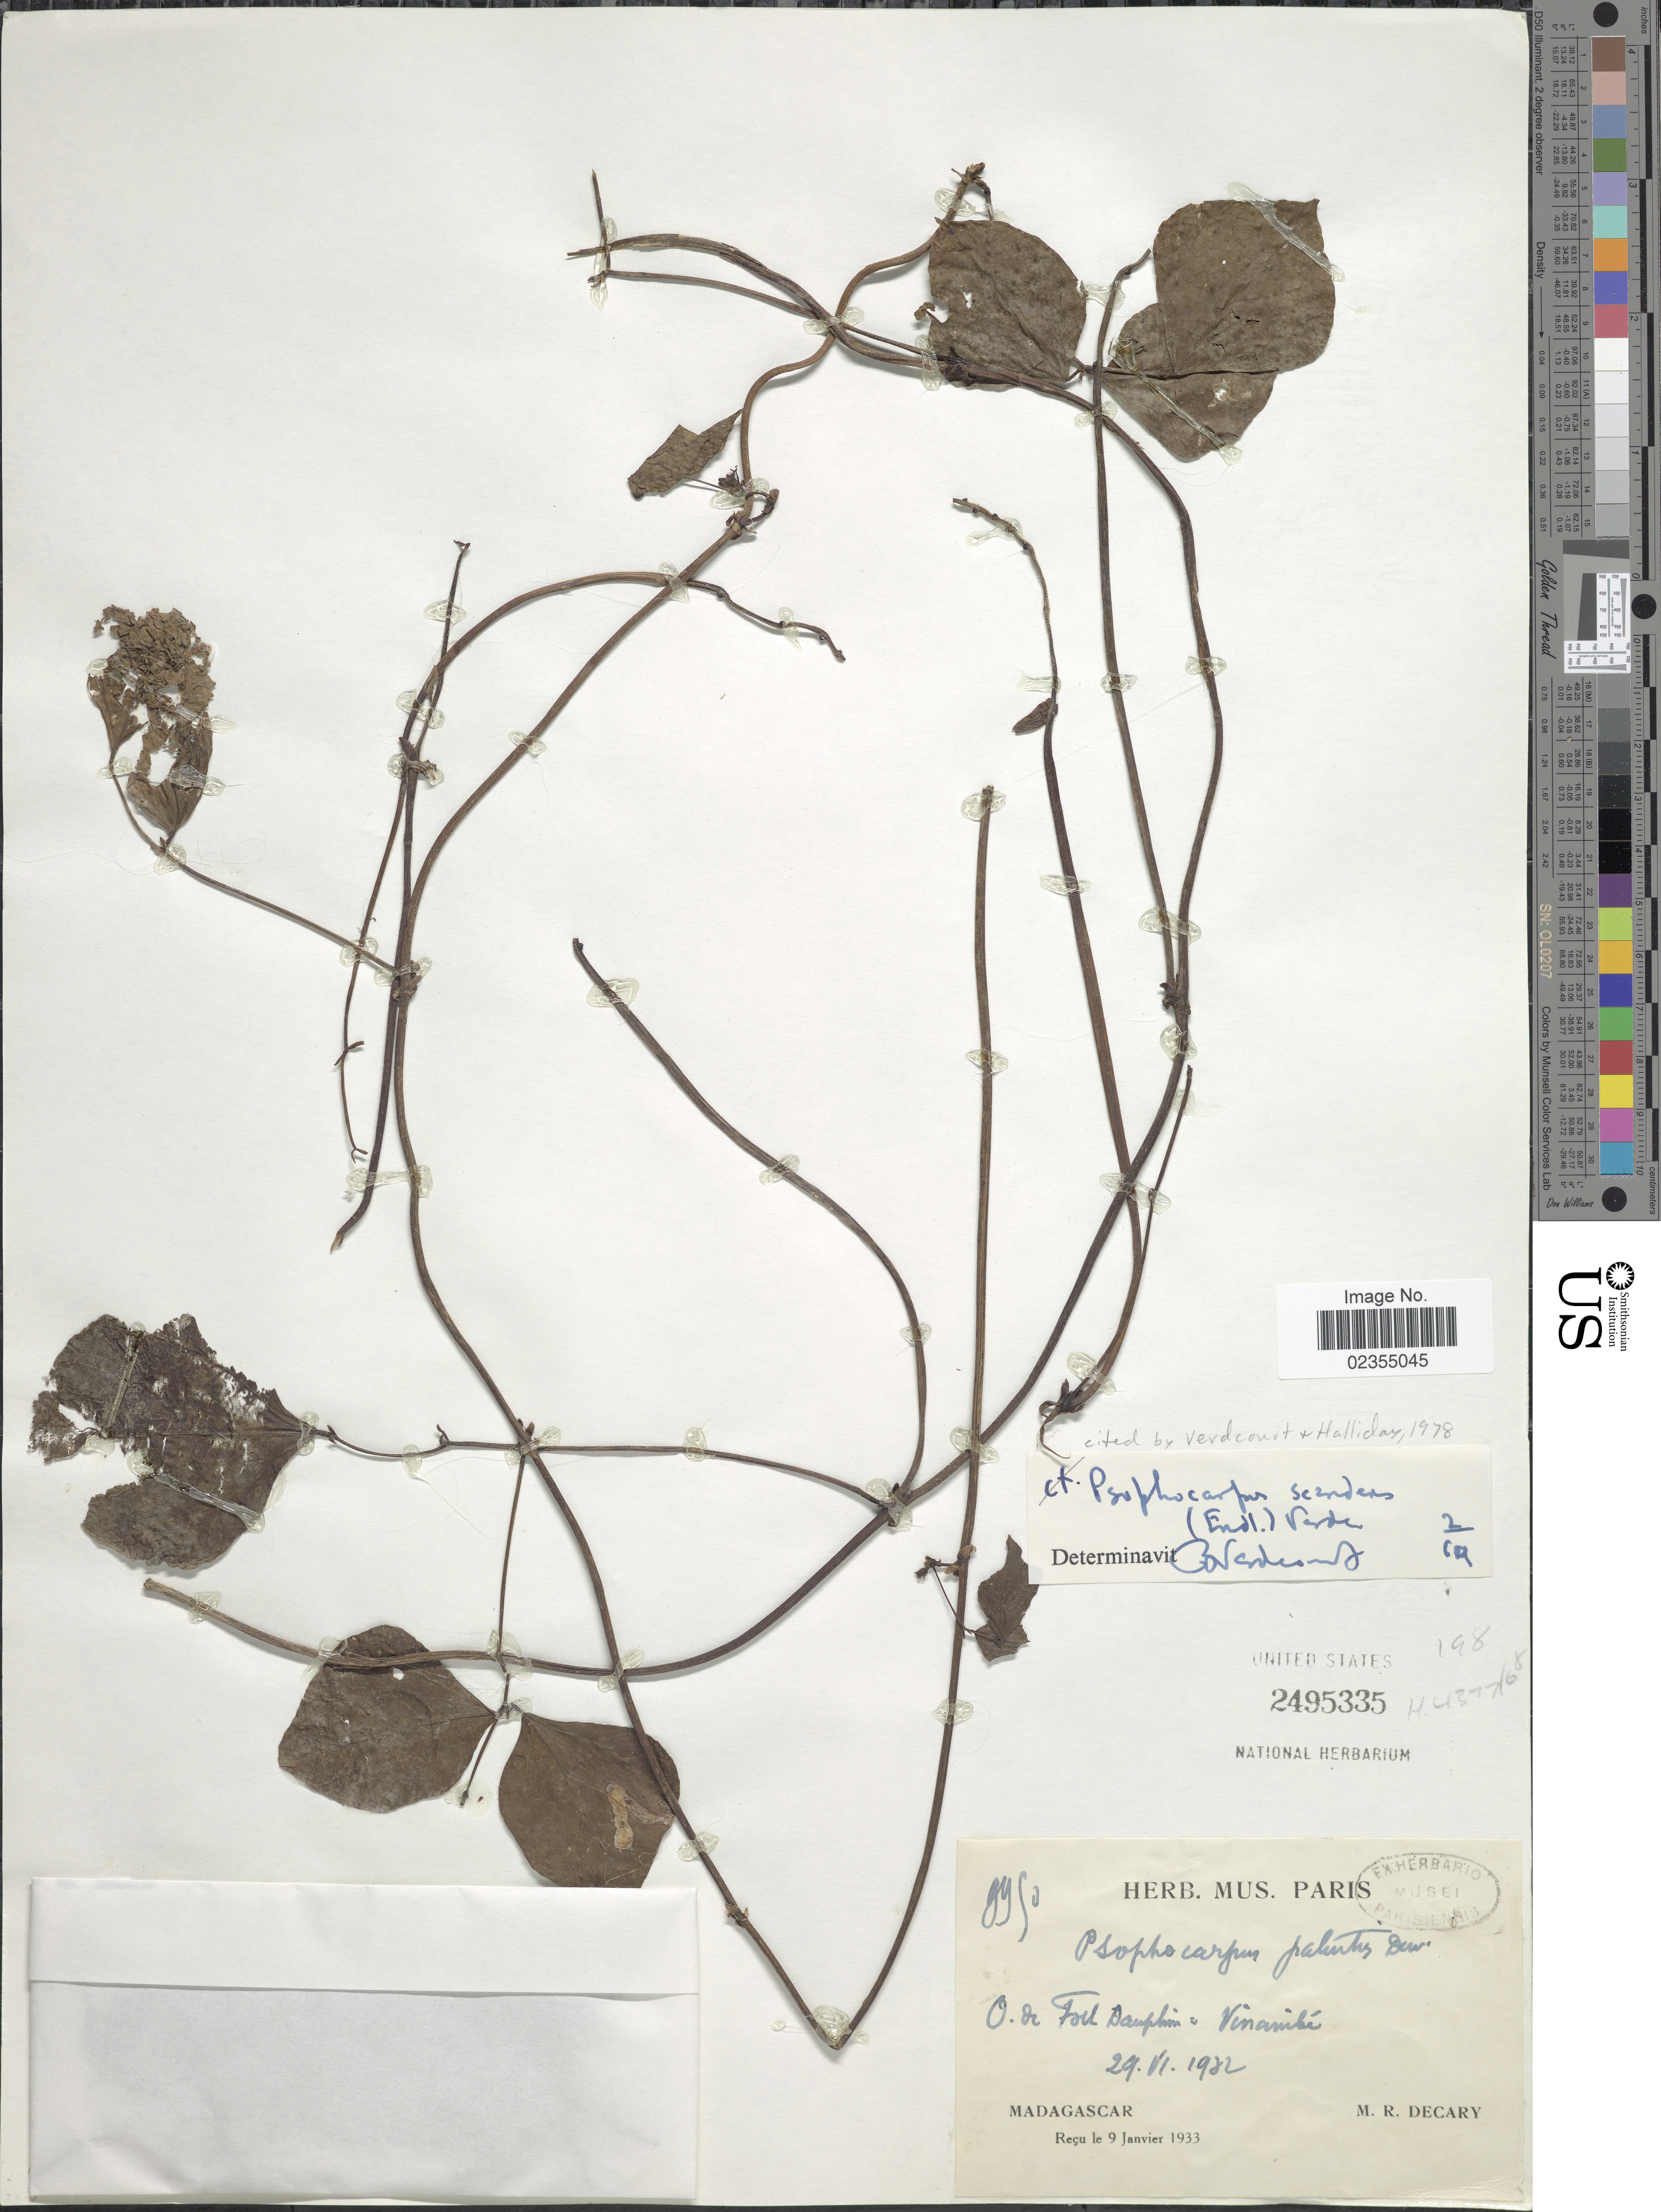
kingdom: Plantae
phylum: Tracheophyta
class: Magnoliopsida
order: Fabales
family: Fabaceae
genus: Psophocarpus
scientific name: Psophocarpus scandens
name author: (Endl.) Verdc.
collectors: R. Decary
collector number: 9980*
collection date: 1982-06-29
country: Madagascar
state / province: Anosy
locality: O. de Fort Dauphin: Vinanibe [west of Tolagnaro, Vinanibe]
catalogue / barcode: US 2495335